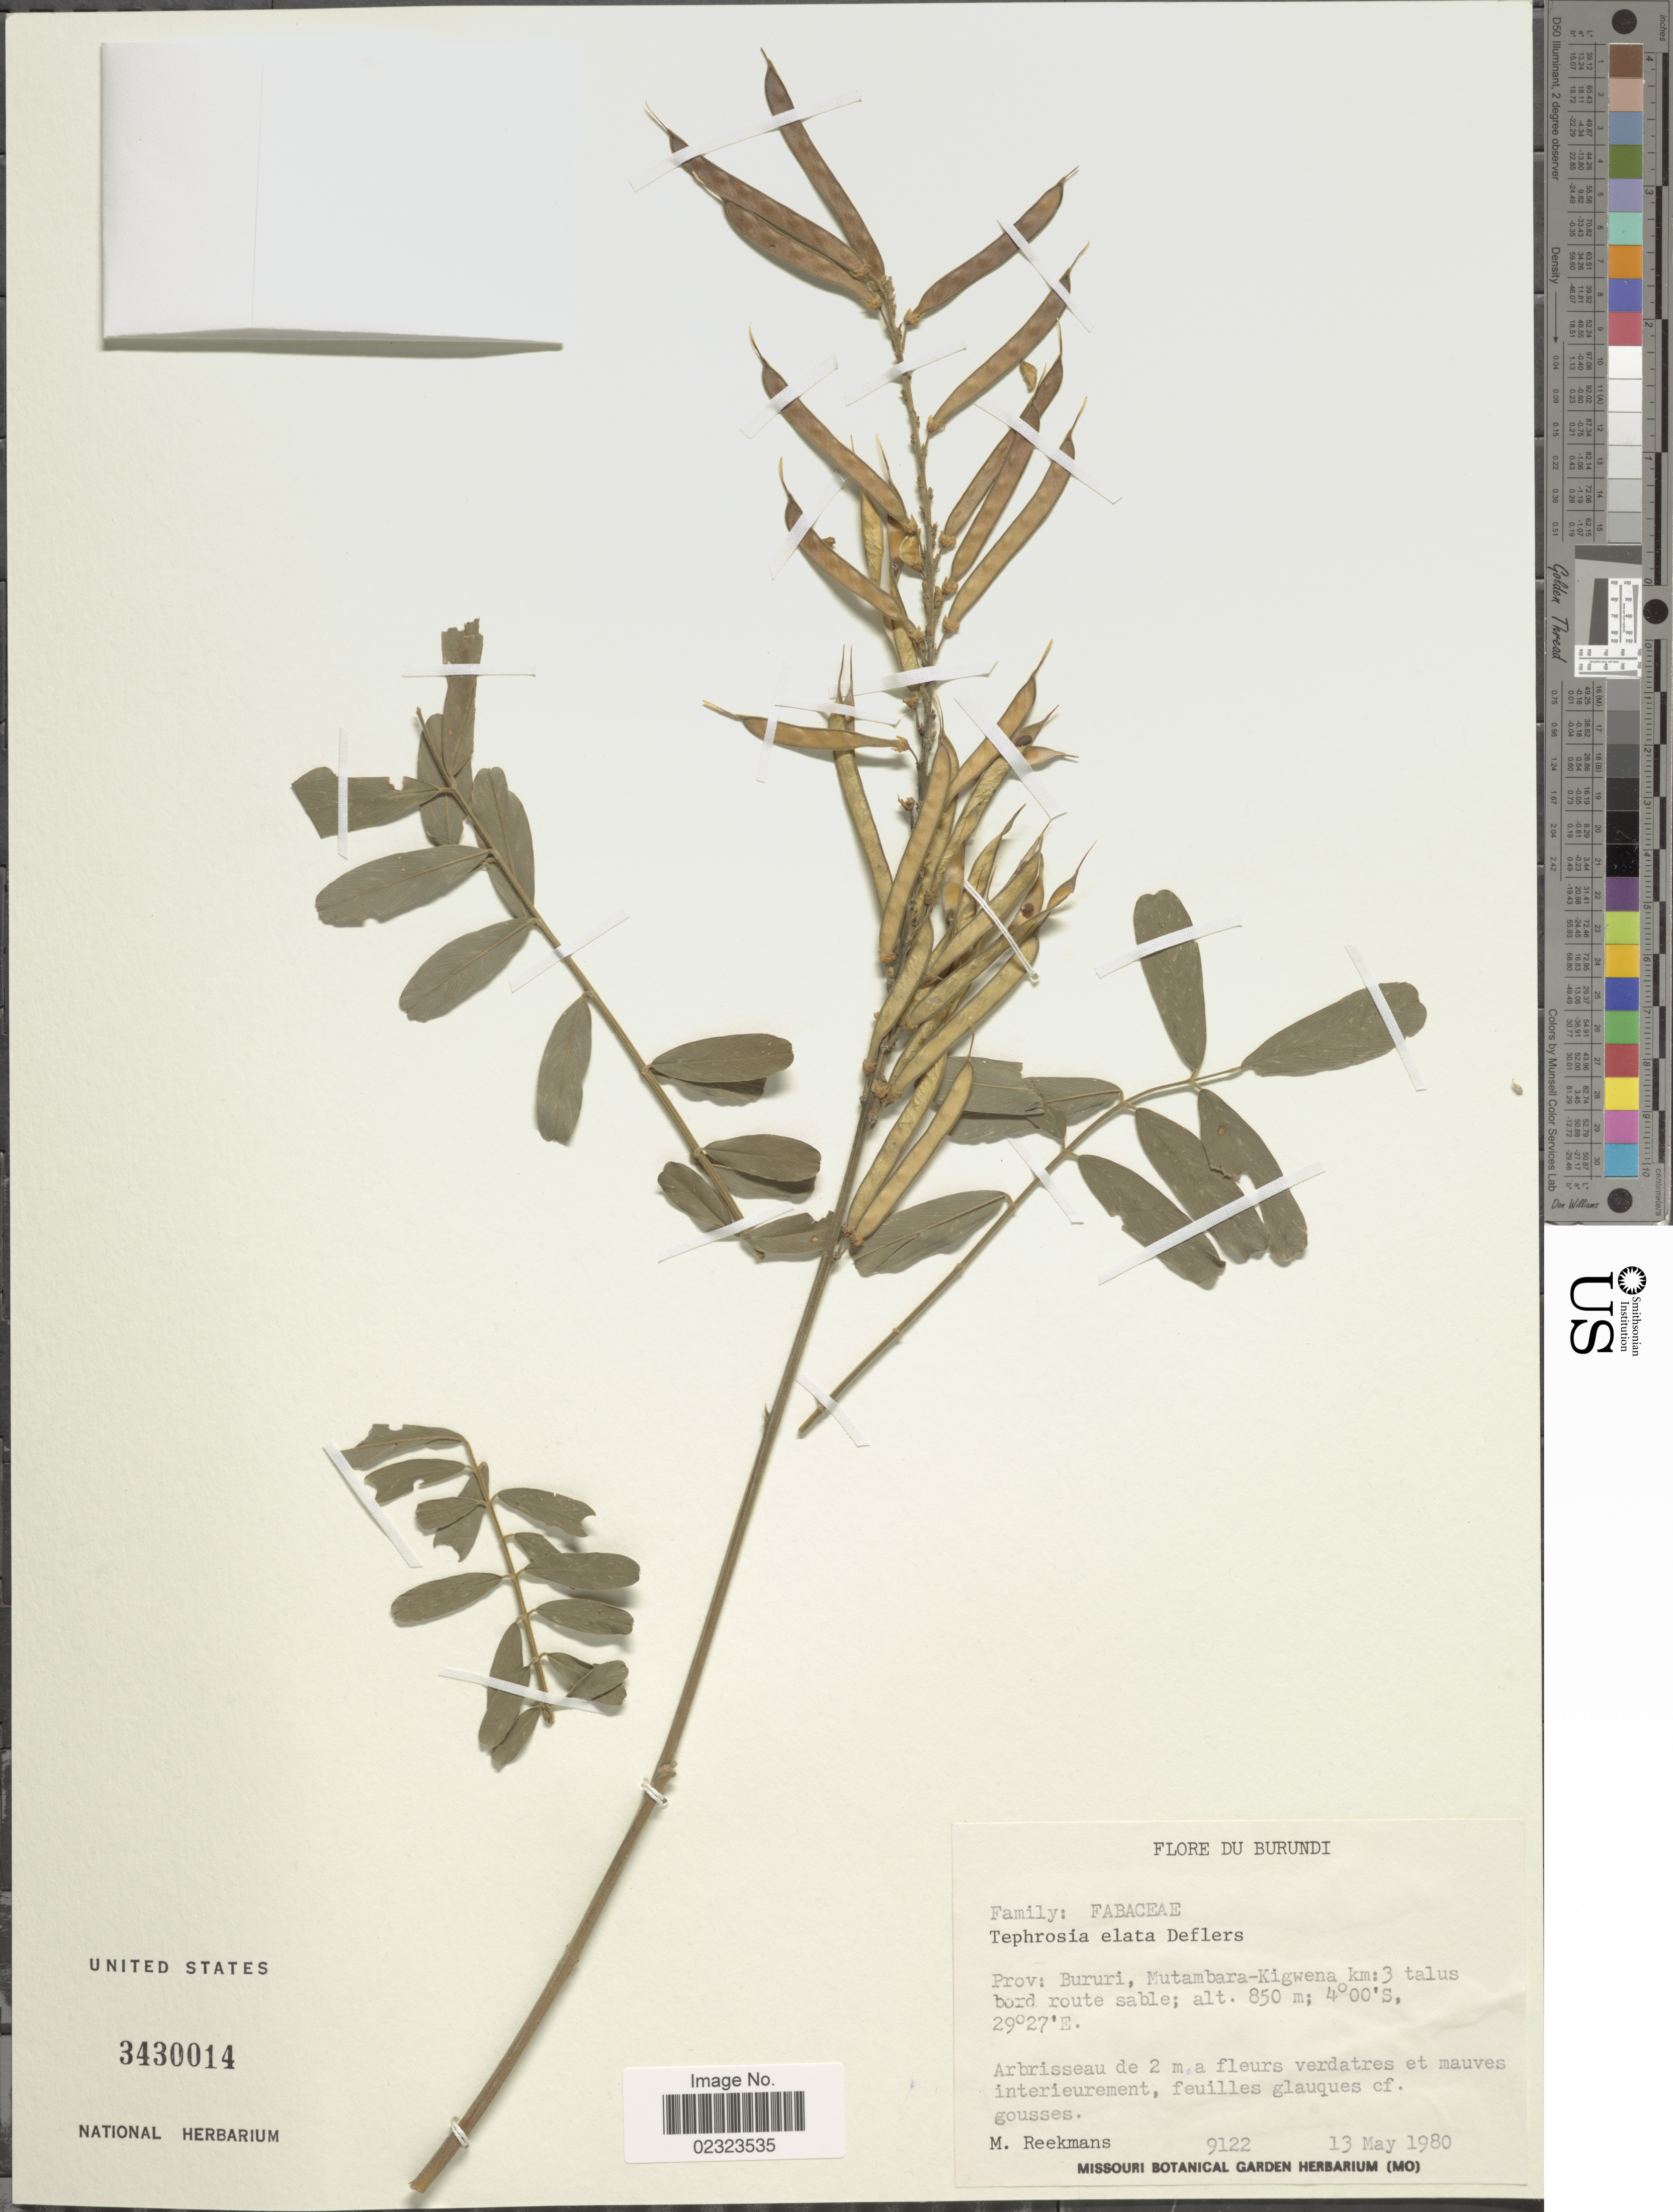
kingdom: Plantae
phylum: Tracheophyta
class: Magnoliopsida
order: Fabales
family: Fabaceae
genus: Tephrosia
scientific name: Tephrosia elata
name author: Deflers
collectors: M. Reekmans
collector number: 9122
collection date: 1980-05-13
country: Burundi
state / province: Bururi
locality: Mutambara-Kigwena km:3 talus bord route sable.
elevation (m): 850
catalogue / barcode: US 3430014